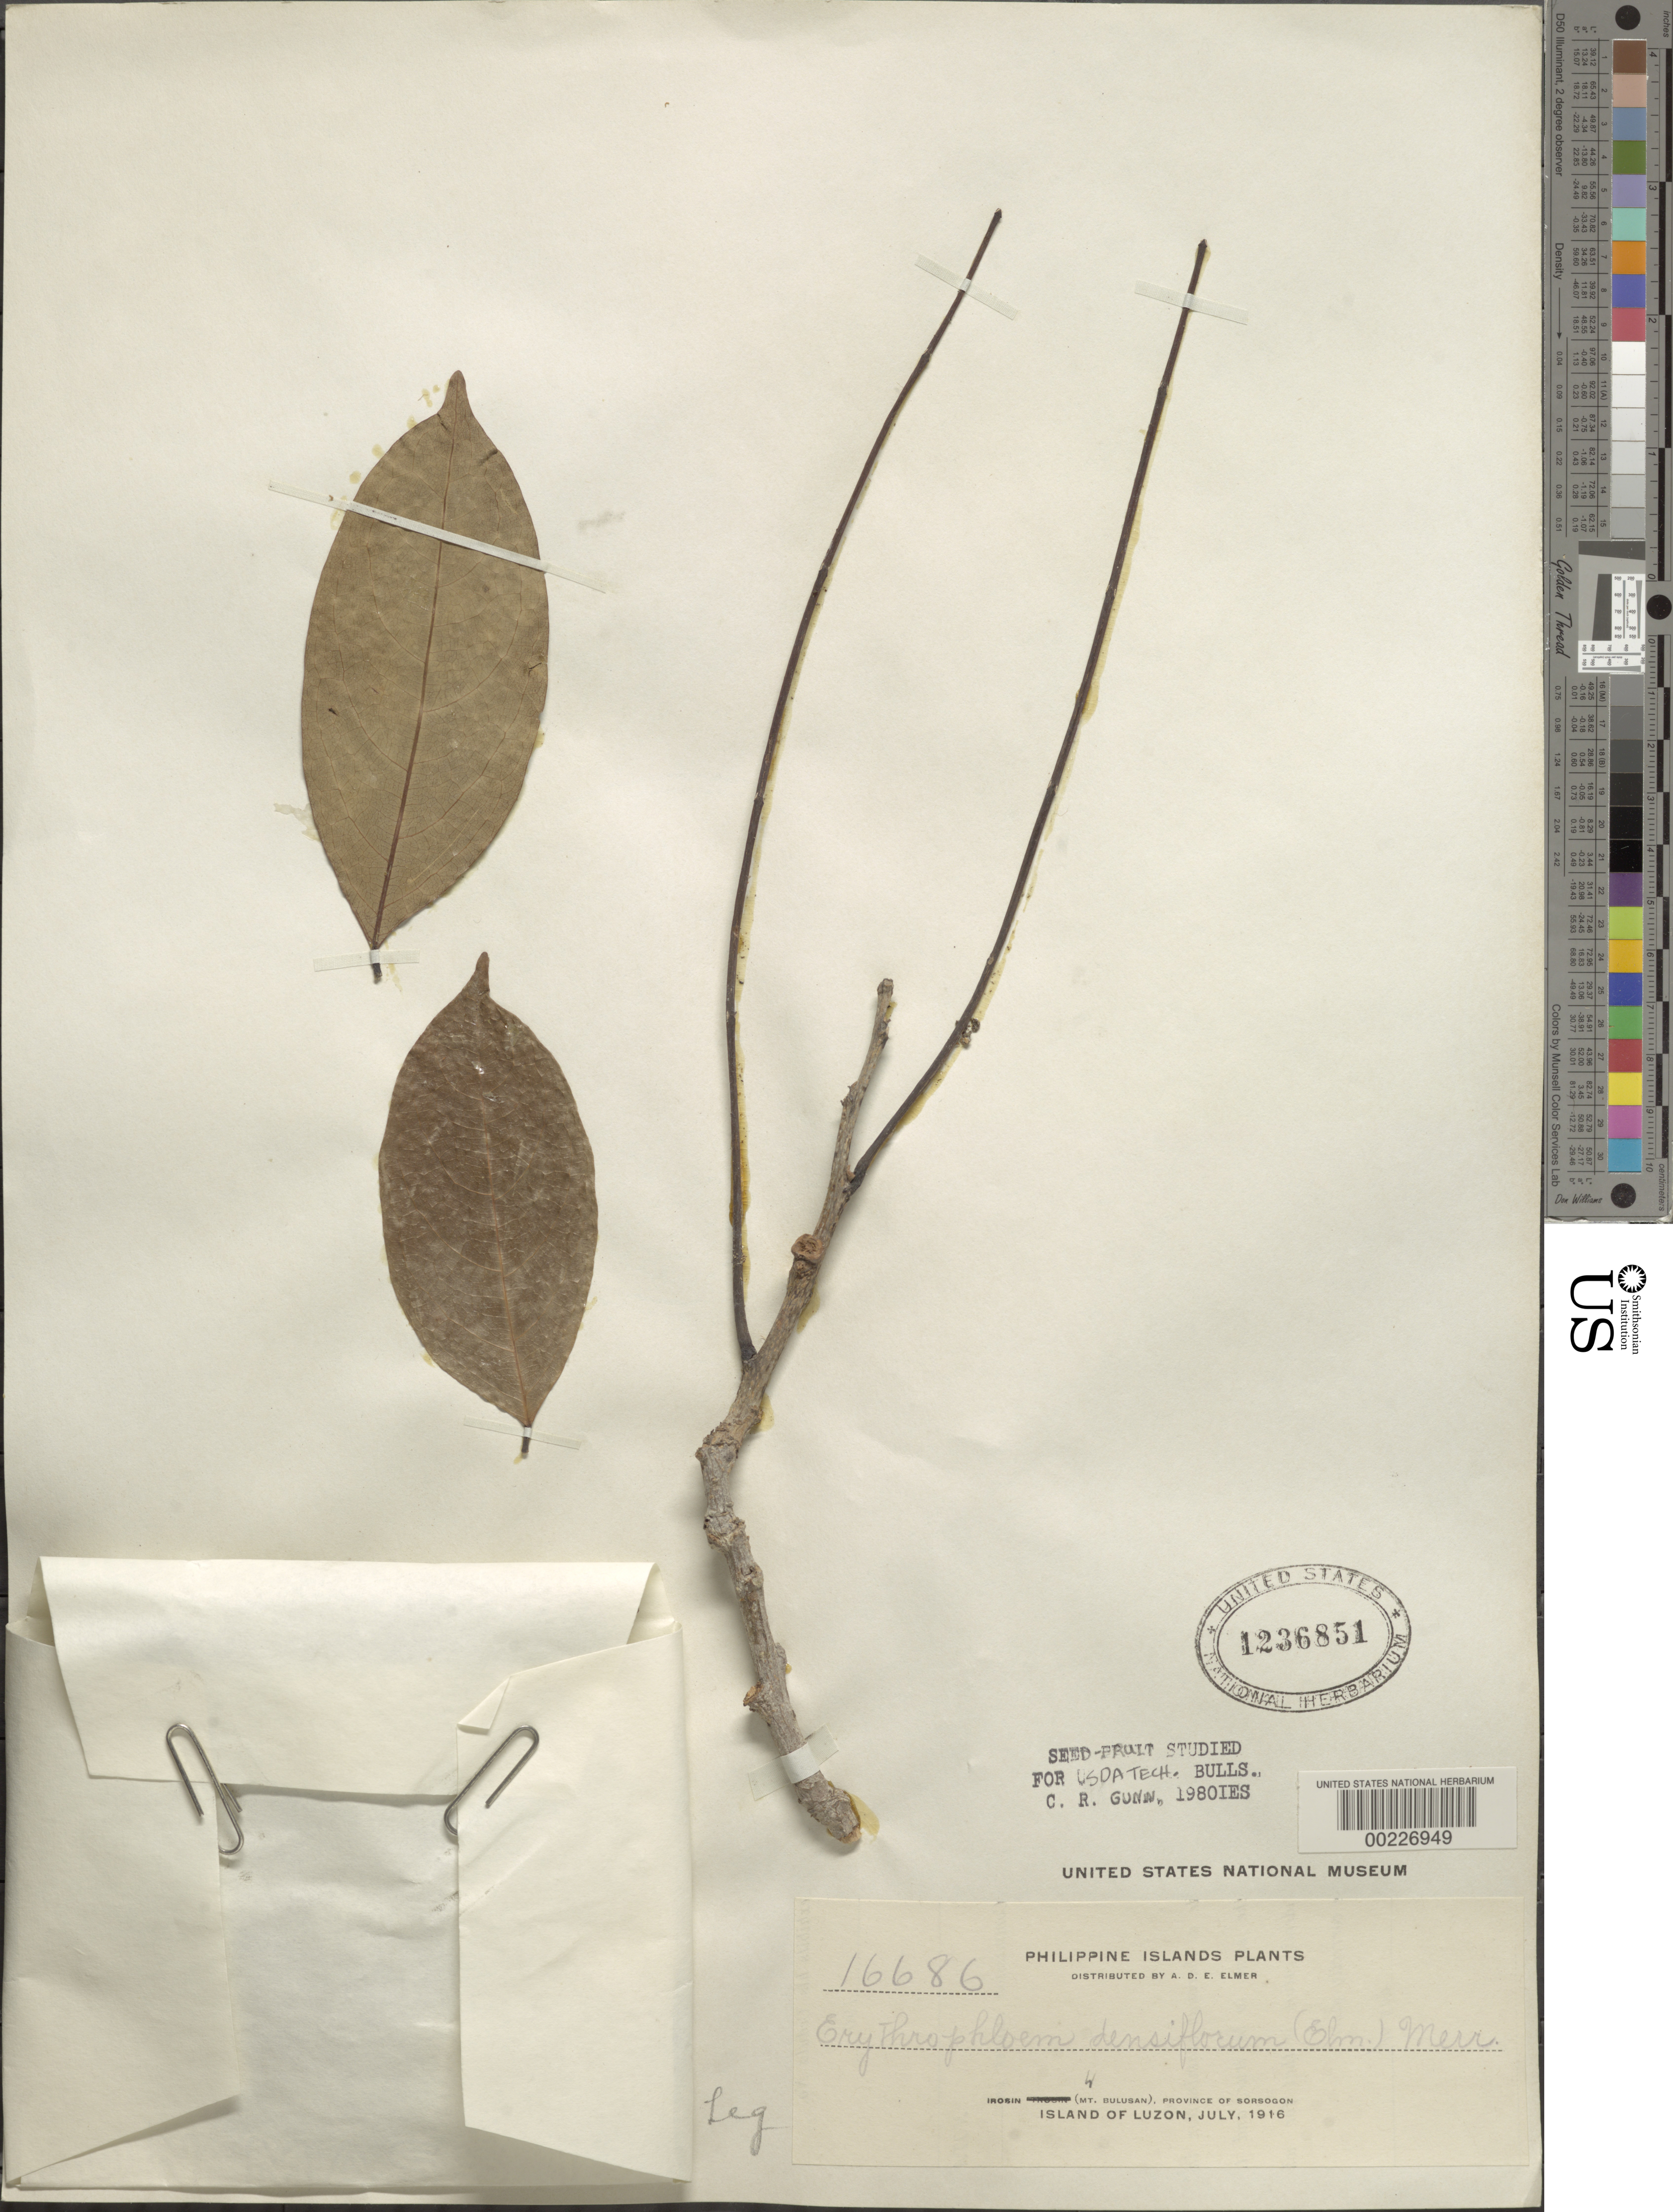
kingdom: Plantae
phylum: Tracheophyta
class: Magnoliopsida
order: Fabales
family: Fabaceae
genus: Erythrophleum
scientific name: Erythrophleum densiflorum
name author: (Elmer) Merr. & Rolfe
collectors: A. D. E. Elmer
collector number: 16686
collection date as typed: Jul 1916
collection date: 1916-07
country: Philippines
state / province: Bicol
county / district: Sorsogon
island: Luzon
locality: Irosin (Mt. Bulusan)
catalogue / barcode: US 1236851